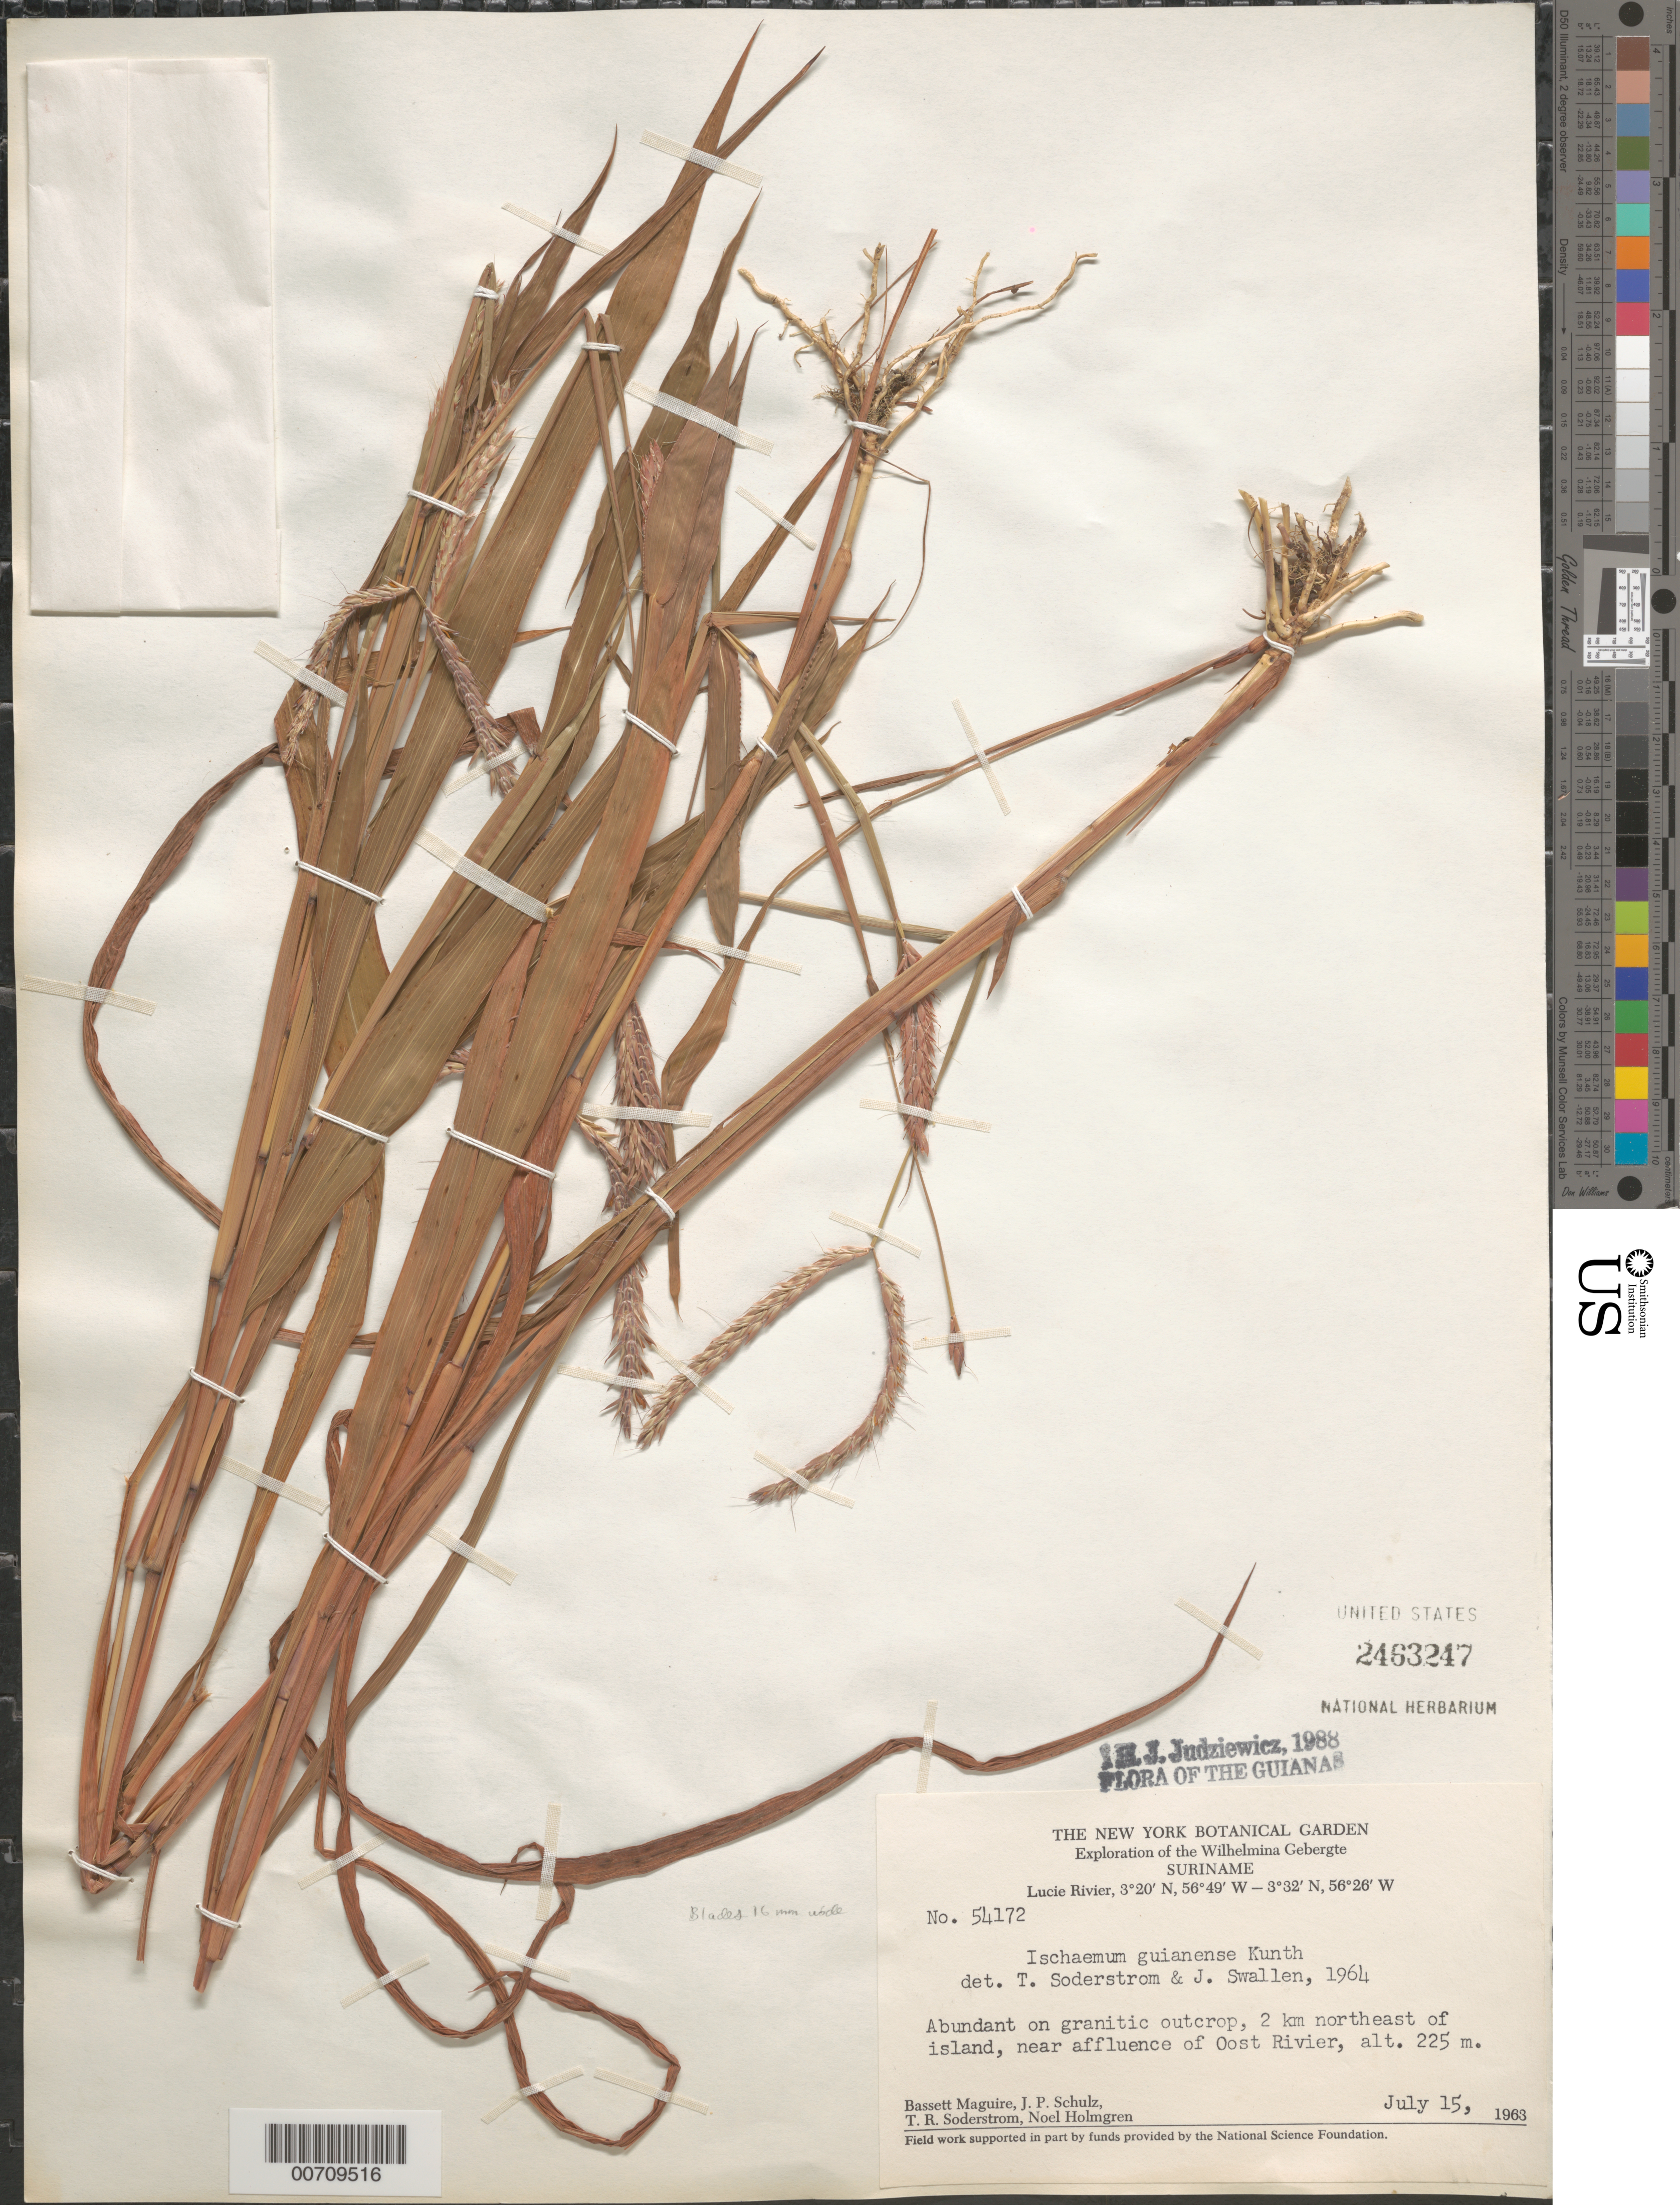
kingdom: Plantae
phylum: Tracheophyta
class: Liliopsida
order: Poales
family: Poaceae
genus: Ischaemum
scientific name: Ischaemum guianense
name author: Kunth ex Hack.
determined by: Swallen, J. R.; Soderstrom, T. R.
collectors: B. Maguire, J. P. Schulz, T. R. Soderstrom & N. H. Holmgren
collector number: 54172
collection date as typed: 15-Jul-63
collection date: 1963-07-15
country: Suriname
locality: Lucie R., 2 km NW of island, near affluence of Oost R., Wilhelmina Gebergte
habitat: Granitic outcrop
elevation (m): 225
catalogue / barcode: US 2463247